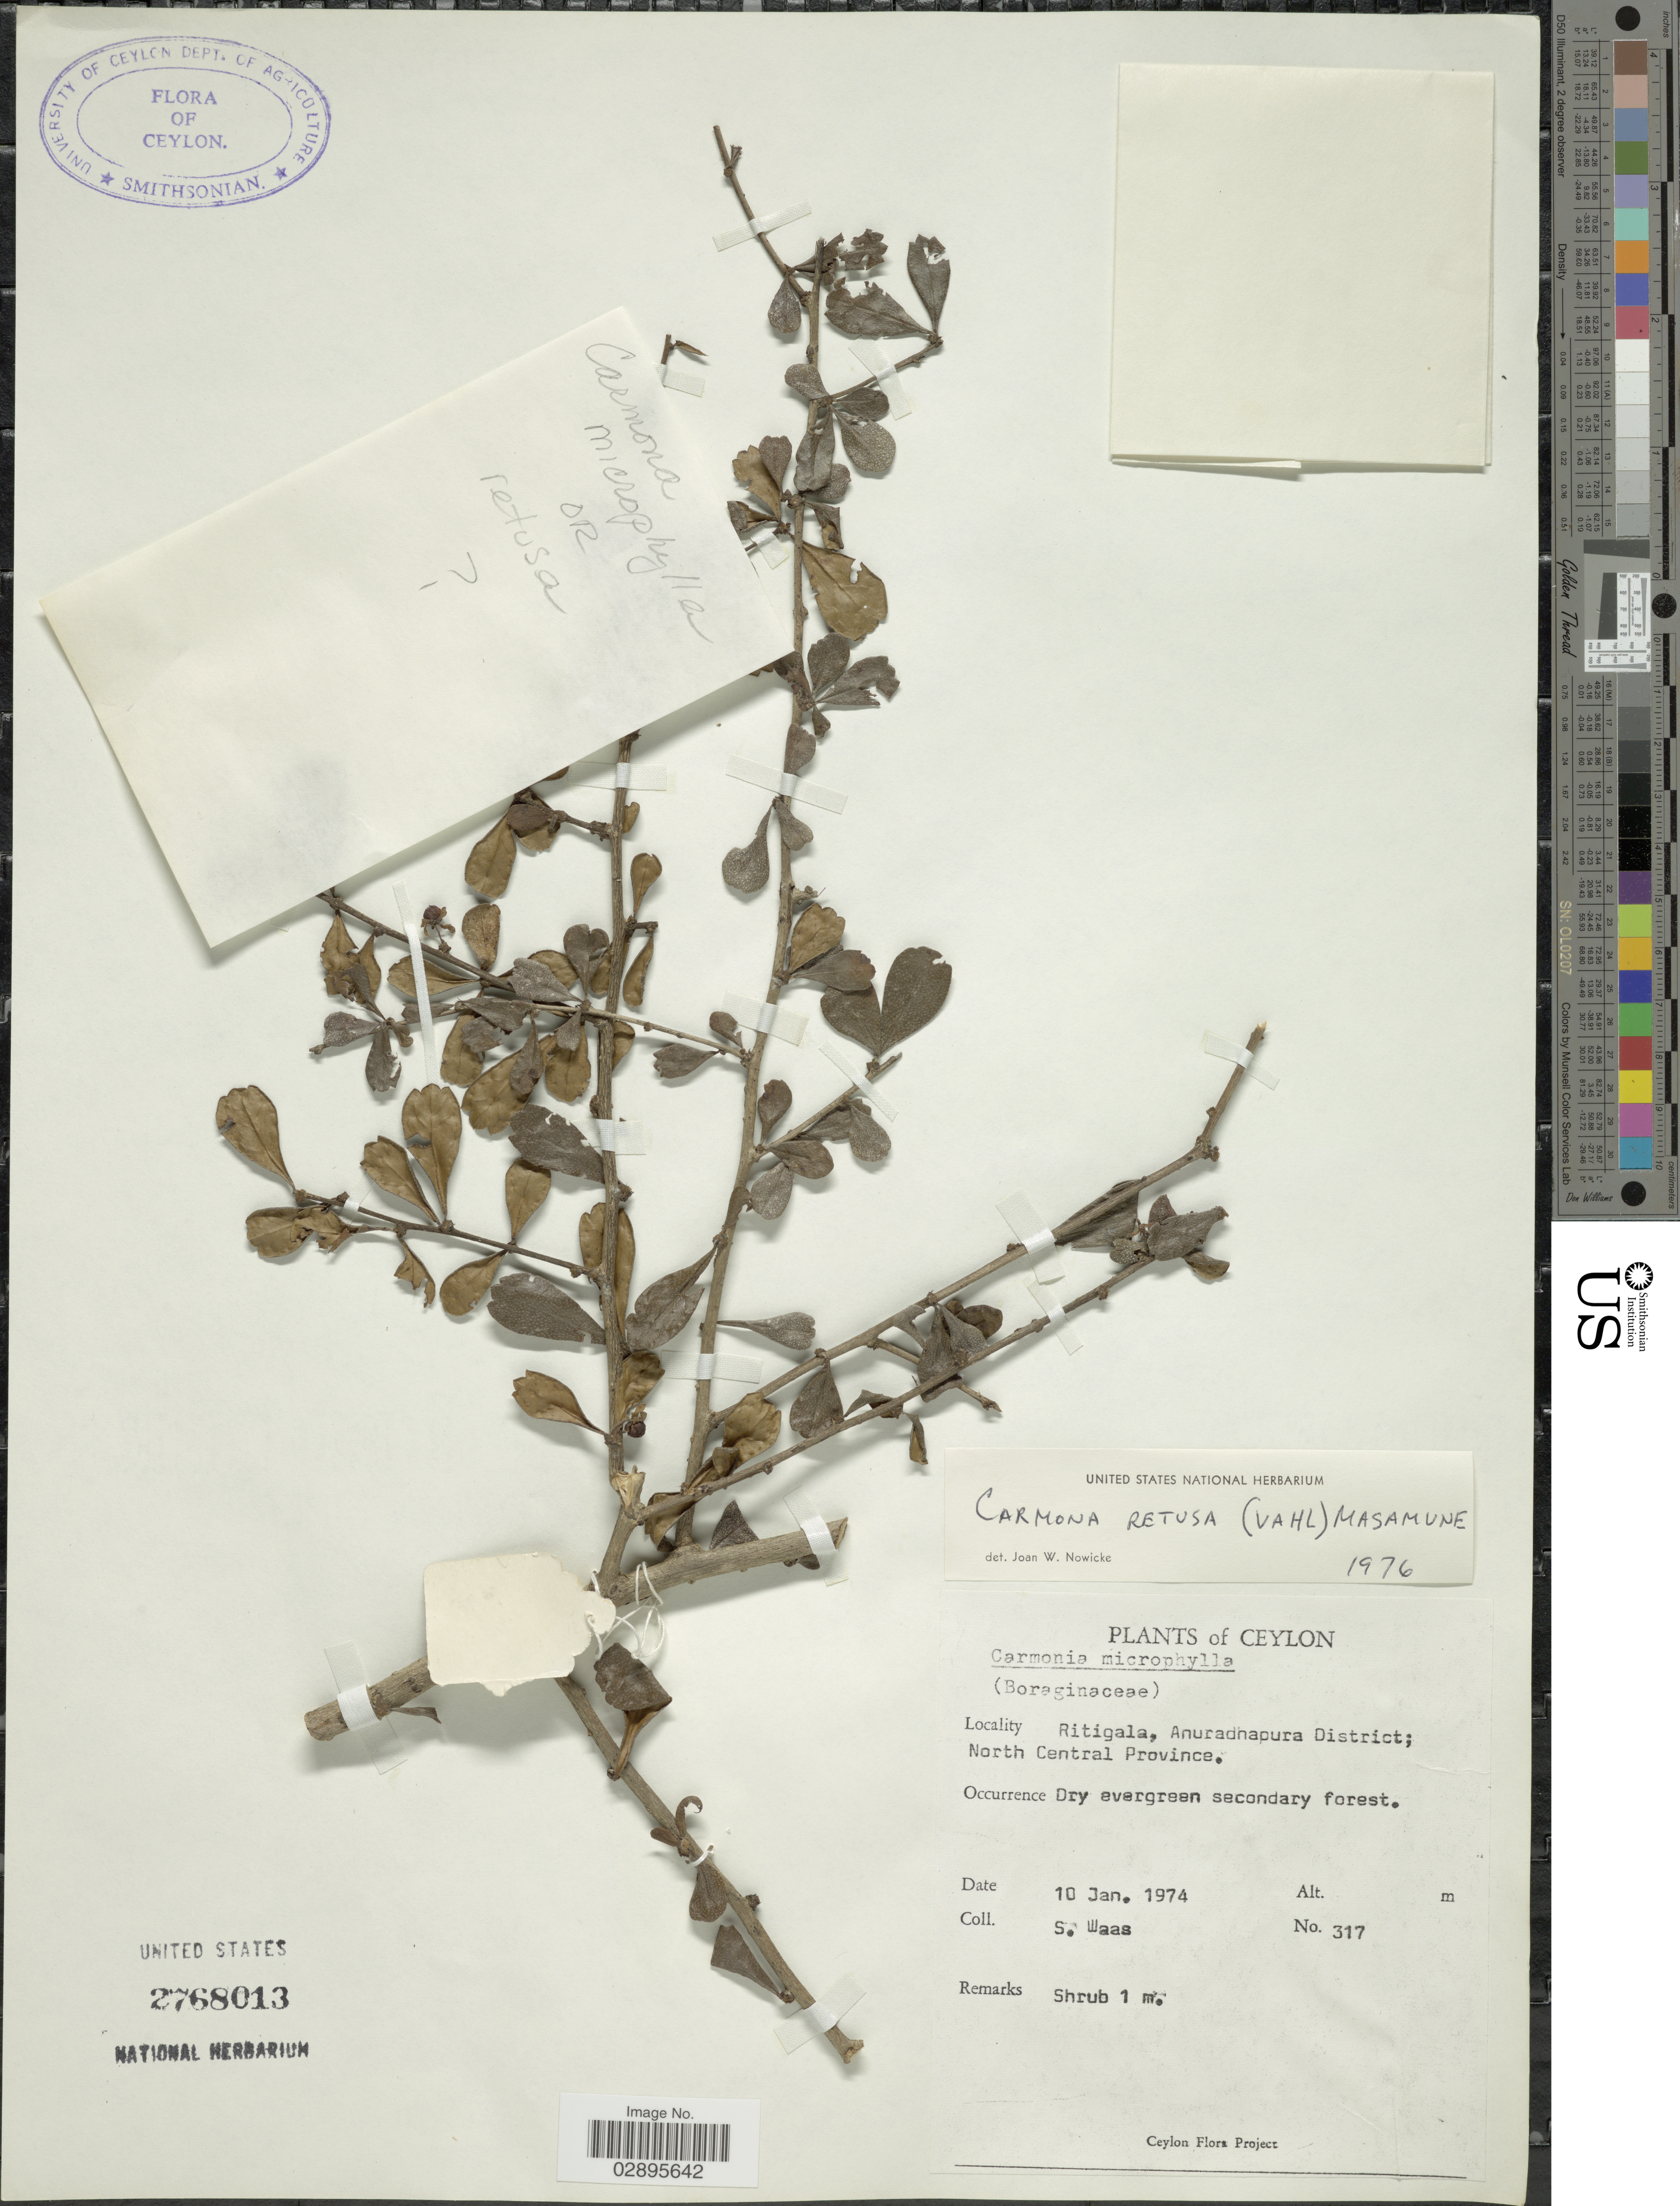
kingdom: Plantae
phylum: Tracheophyta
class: Magnoliopsida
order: Boraginales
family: Ehretiaceae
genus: Ehretia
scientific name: Ehretia microphylla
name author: Lam.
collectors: S. Waas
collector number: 317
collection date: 1974-01-10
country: Sri Lanka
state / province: North Central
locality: Ceylon. Ritigala, Anuradhapura District.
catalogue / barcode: US 2768013